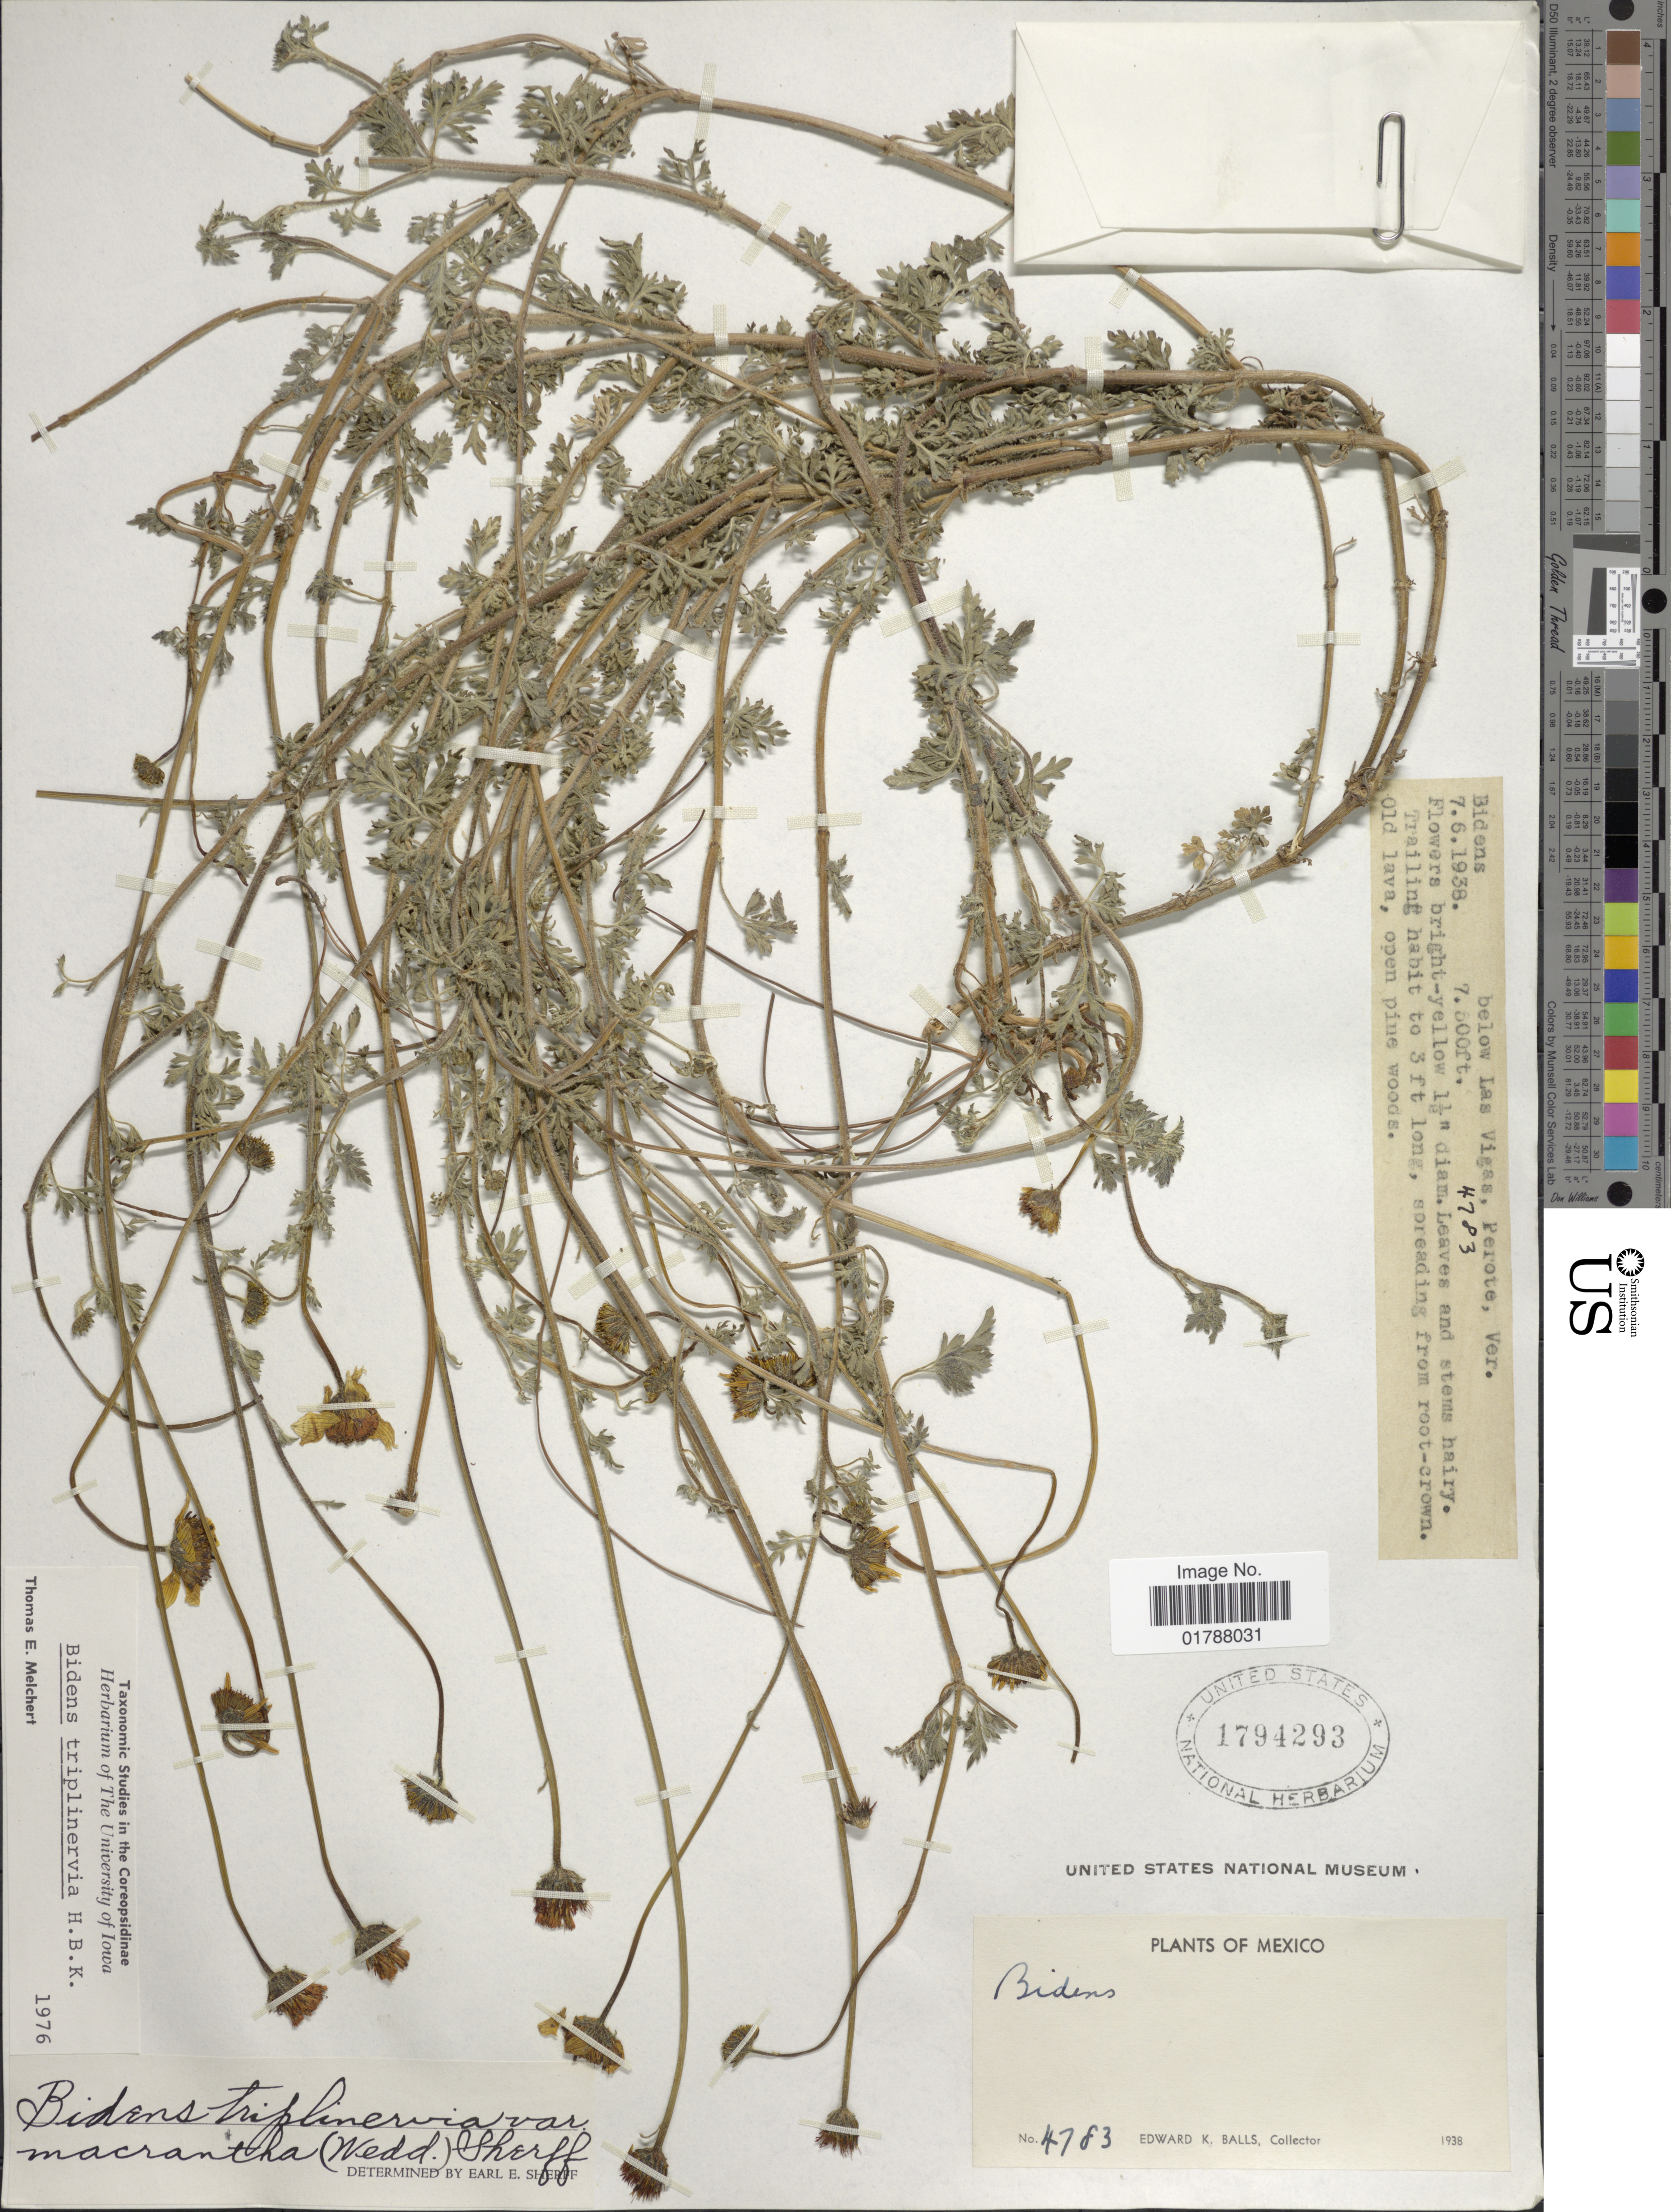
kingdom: Plantae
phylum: Tracheophyta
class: Magnoliopsida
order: Asterales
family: Asteraceae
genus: Bidens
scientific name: Bidens triplinervia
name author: Kunth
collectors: E. K. Balls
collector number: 4783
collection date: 1938-06-07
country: Mexico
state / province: Veracruz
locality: Below Las Vigas, Perote, Ver.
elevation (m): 2286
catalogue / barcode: US 1794293